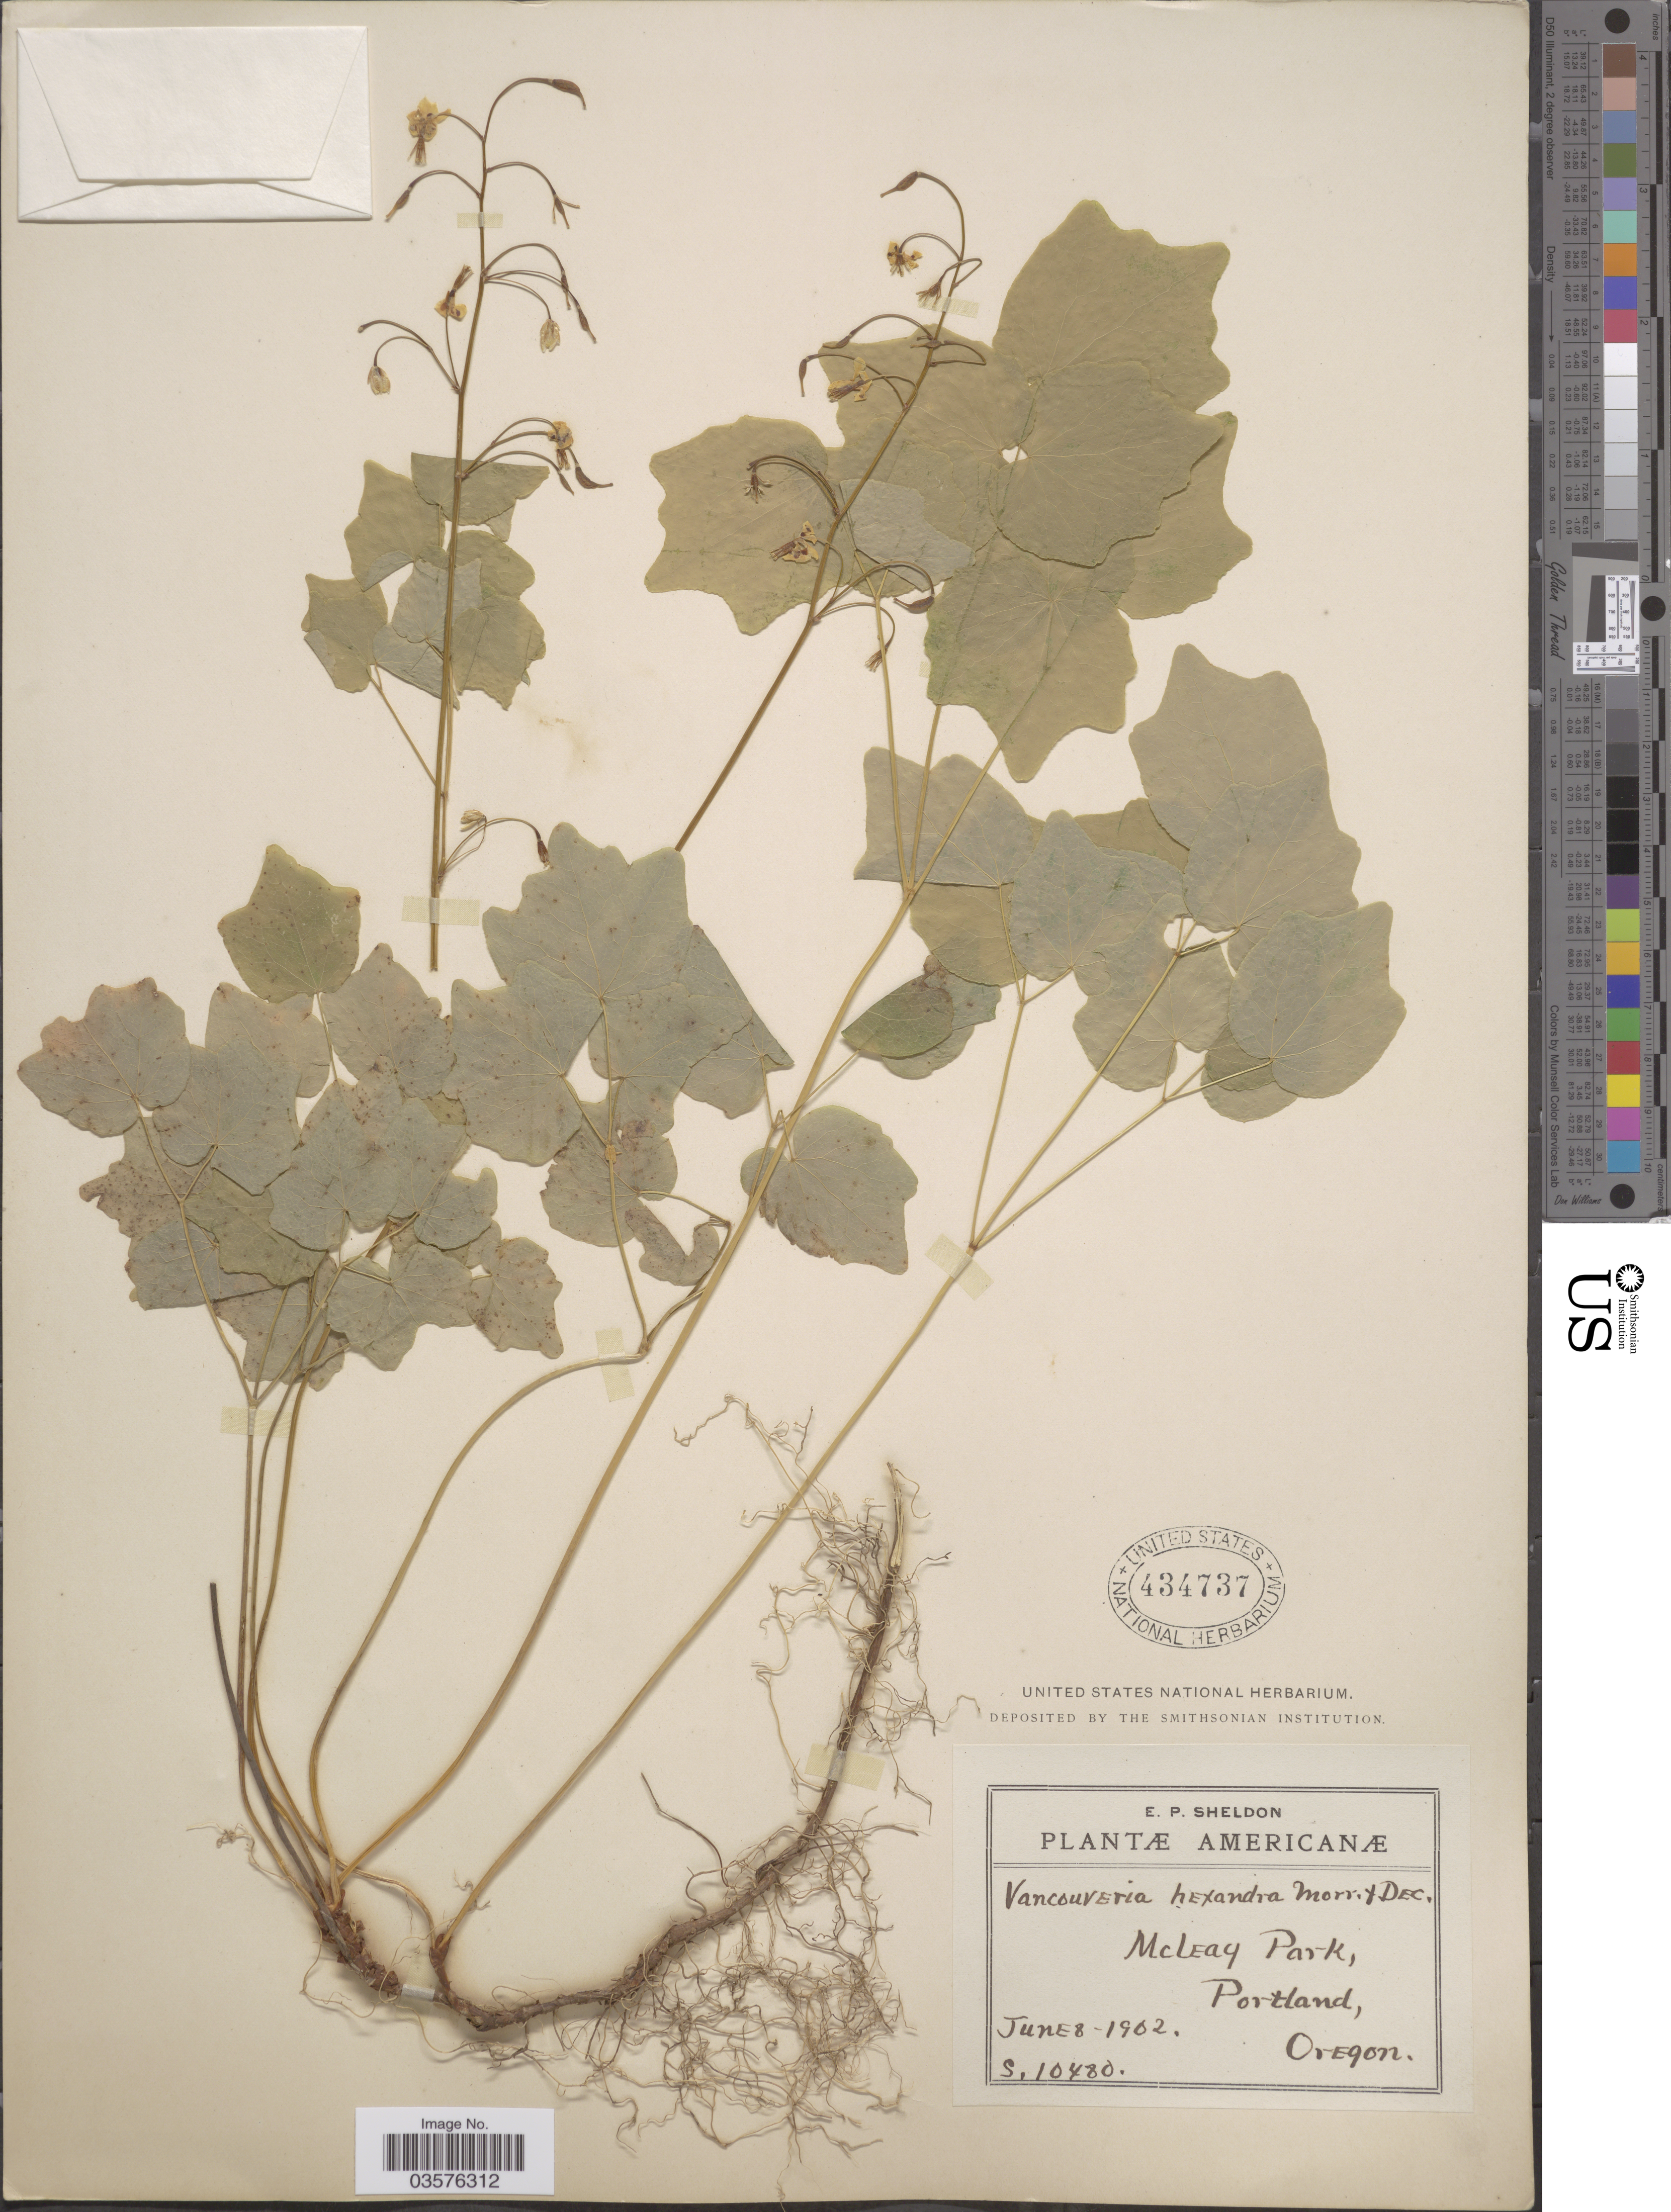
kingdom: Plantae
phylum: Tracheophyta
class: Magnoliopsida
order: Ranunculales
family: Berberidaceae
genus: Vancouveria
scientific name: Vancouveria hexandra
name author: (Hook.) C. Morren & Decne.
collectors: E. P. Sheldon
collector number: S10480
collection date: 1902-06-08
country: United States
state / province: Oregon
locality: McLeay Park, Portland.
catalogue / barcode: US 434737